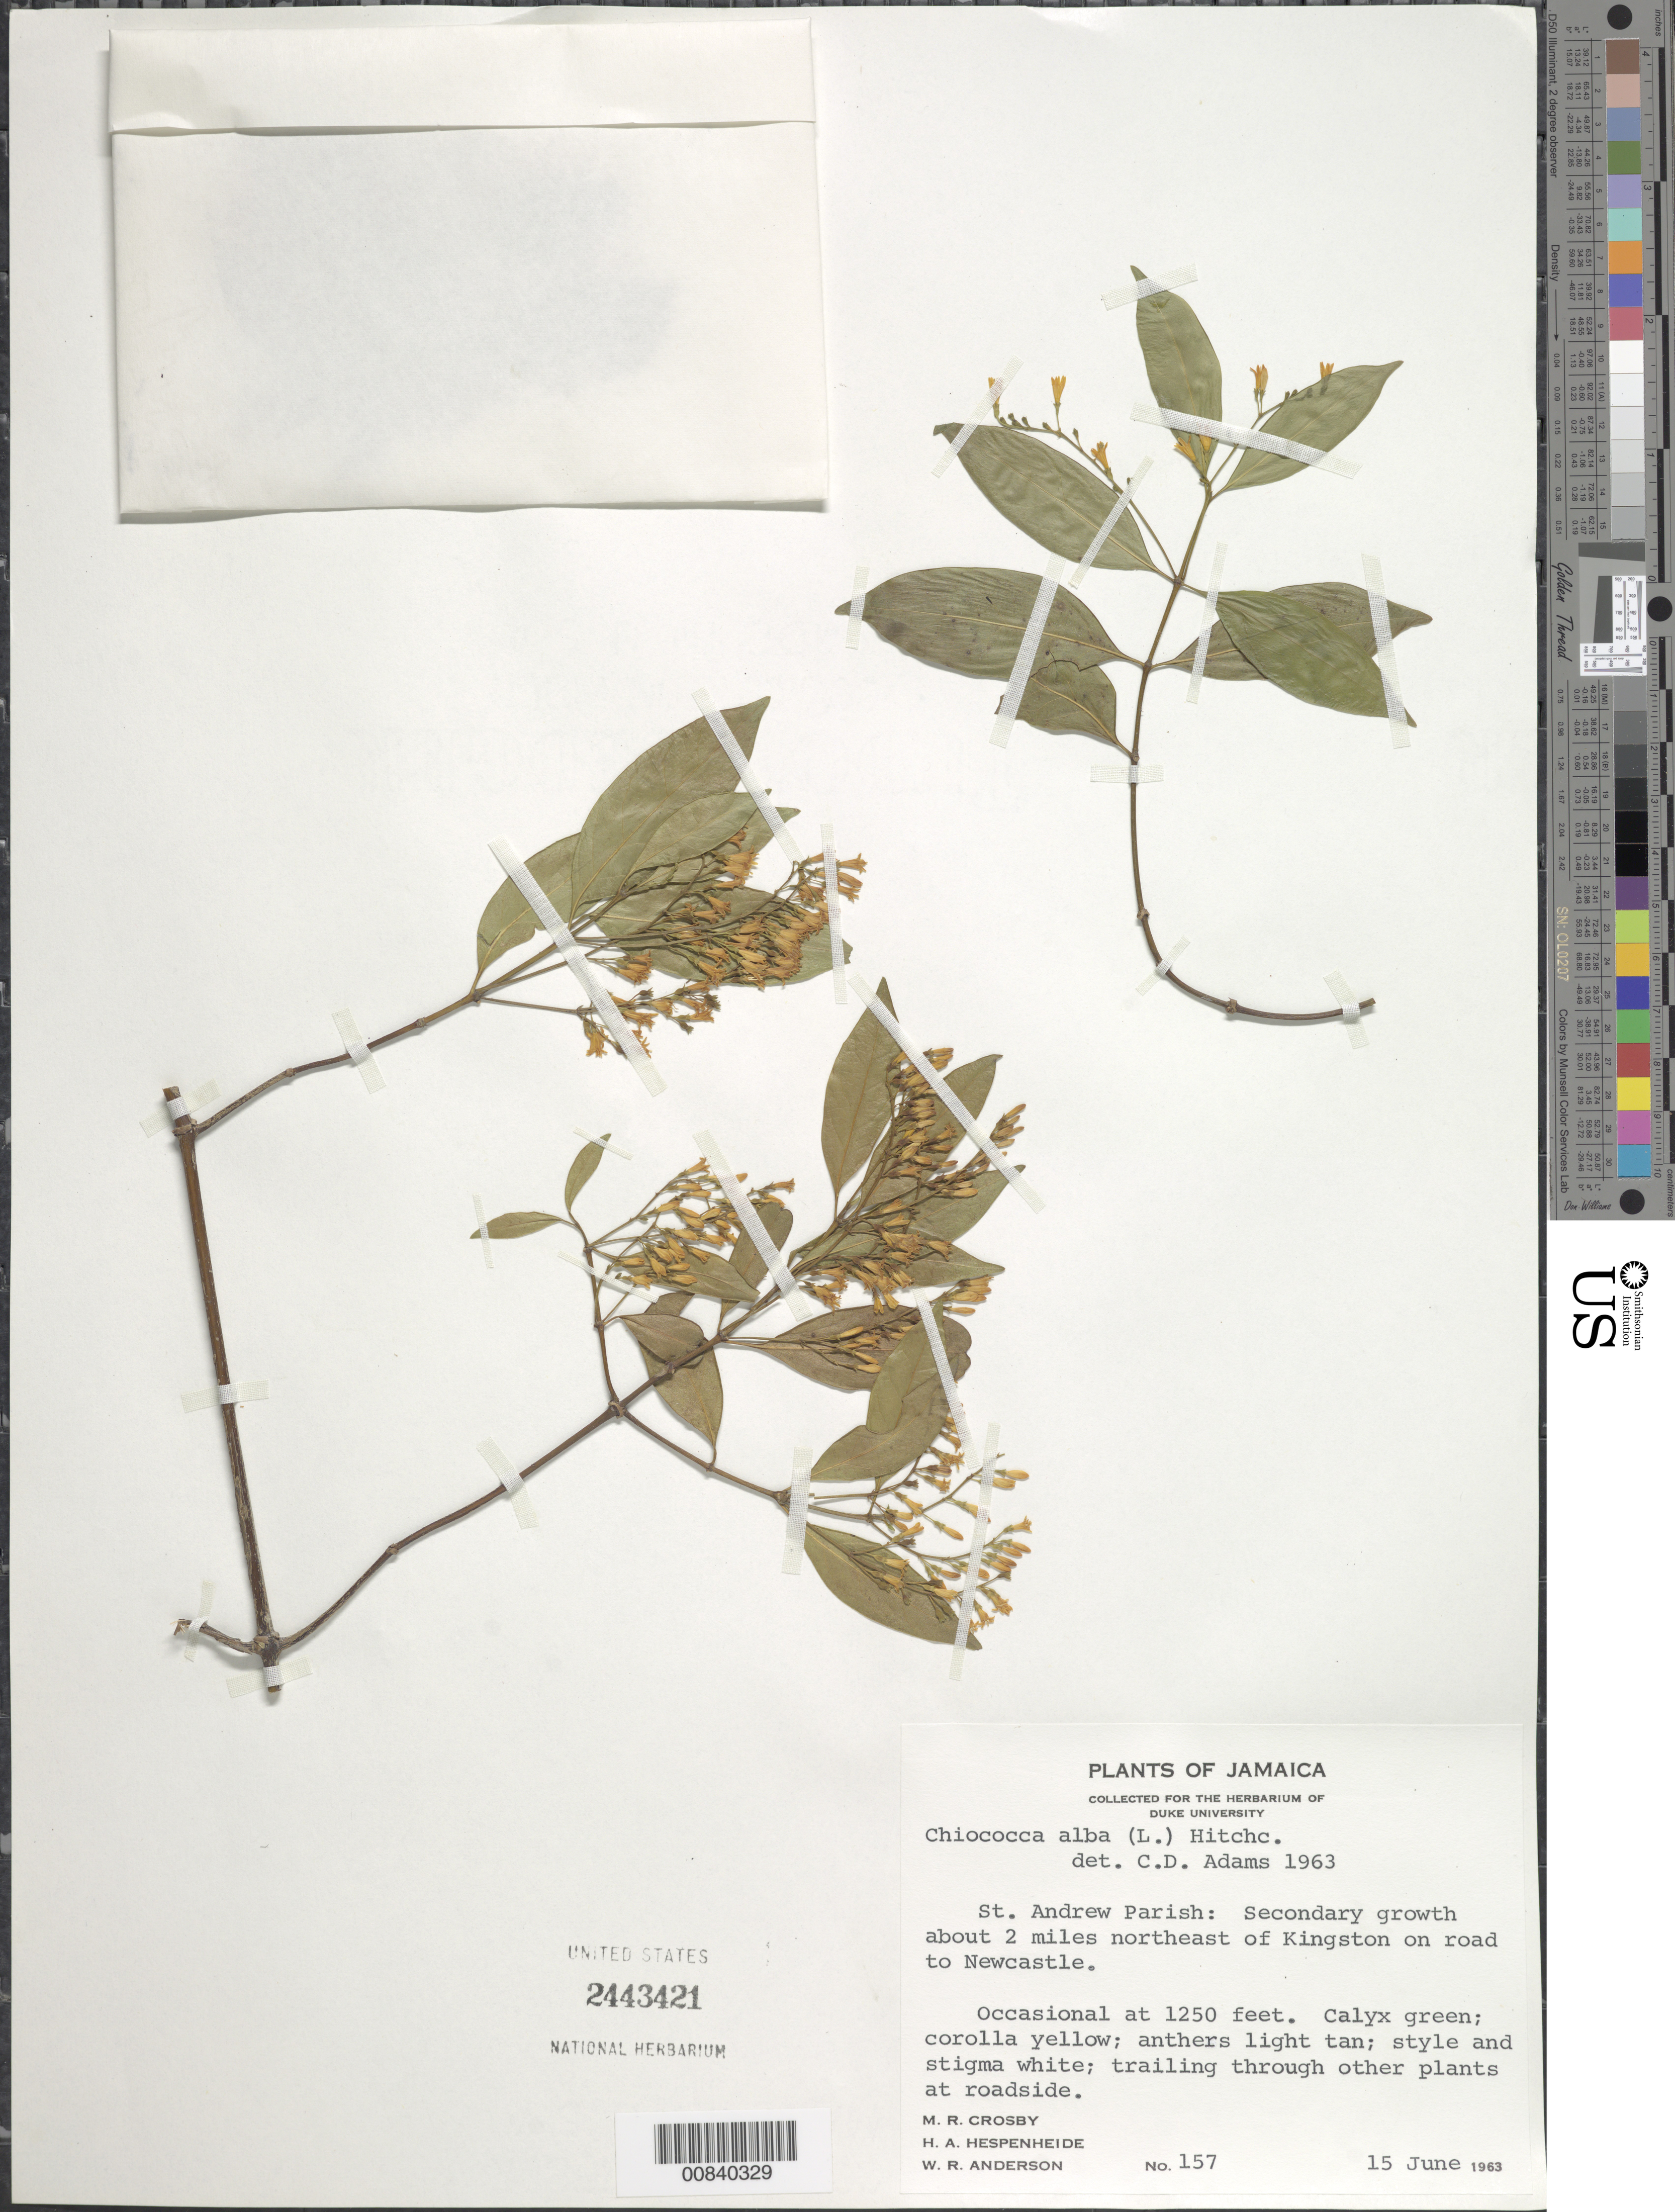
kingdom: Plantae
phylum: Tracheophyta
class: Magnoliopsida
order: Gentianales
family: Rubiaceae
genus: Chiococca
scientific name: Chiococca alba subsp. alba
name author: (L.) Hitchc.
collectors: M. R. Crosby, H. A. Hespenheide & W. R. Anderson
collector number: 157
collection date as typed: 15 Jun 1963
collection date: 1963-06-15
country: Jamaica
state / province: Saint Andrew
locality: About 2 miles northeast of Kinston on road to Newcastle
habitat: In secondary growth; trailing through other plants at roadside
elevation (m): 381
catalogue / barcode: US 2443421